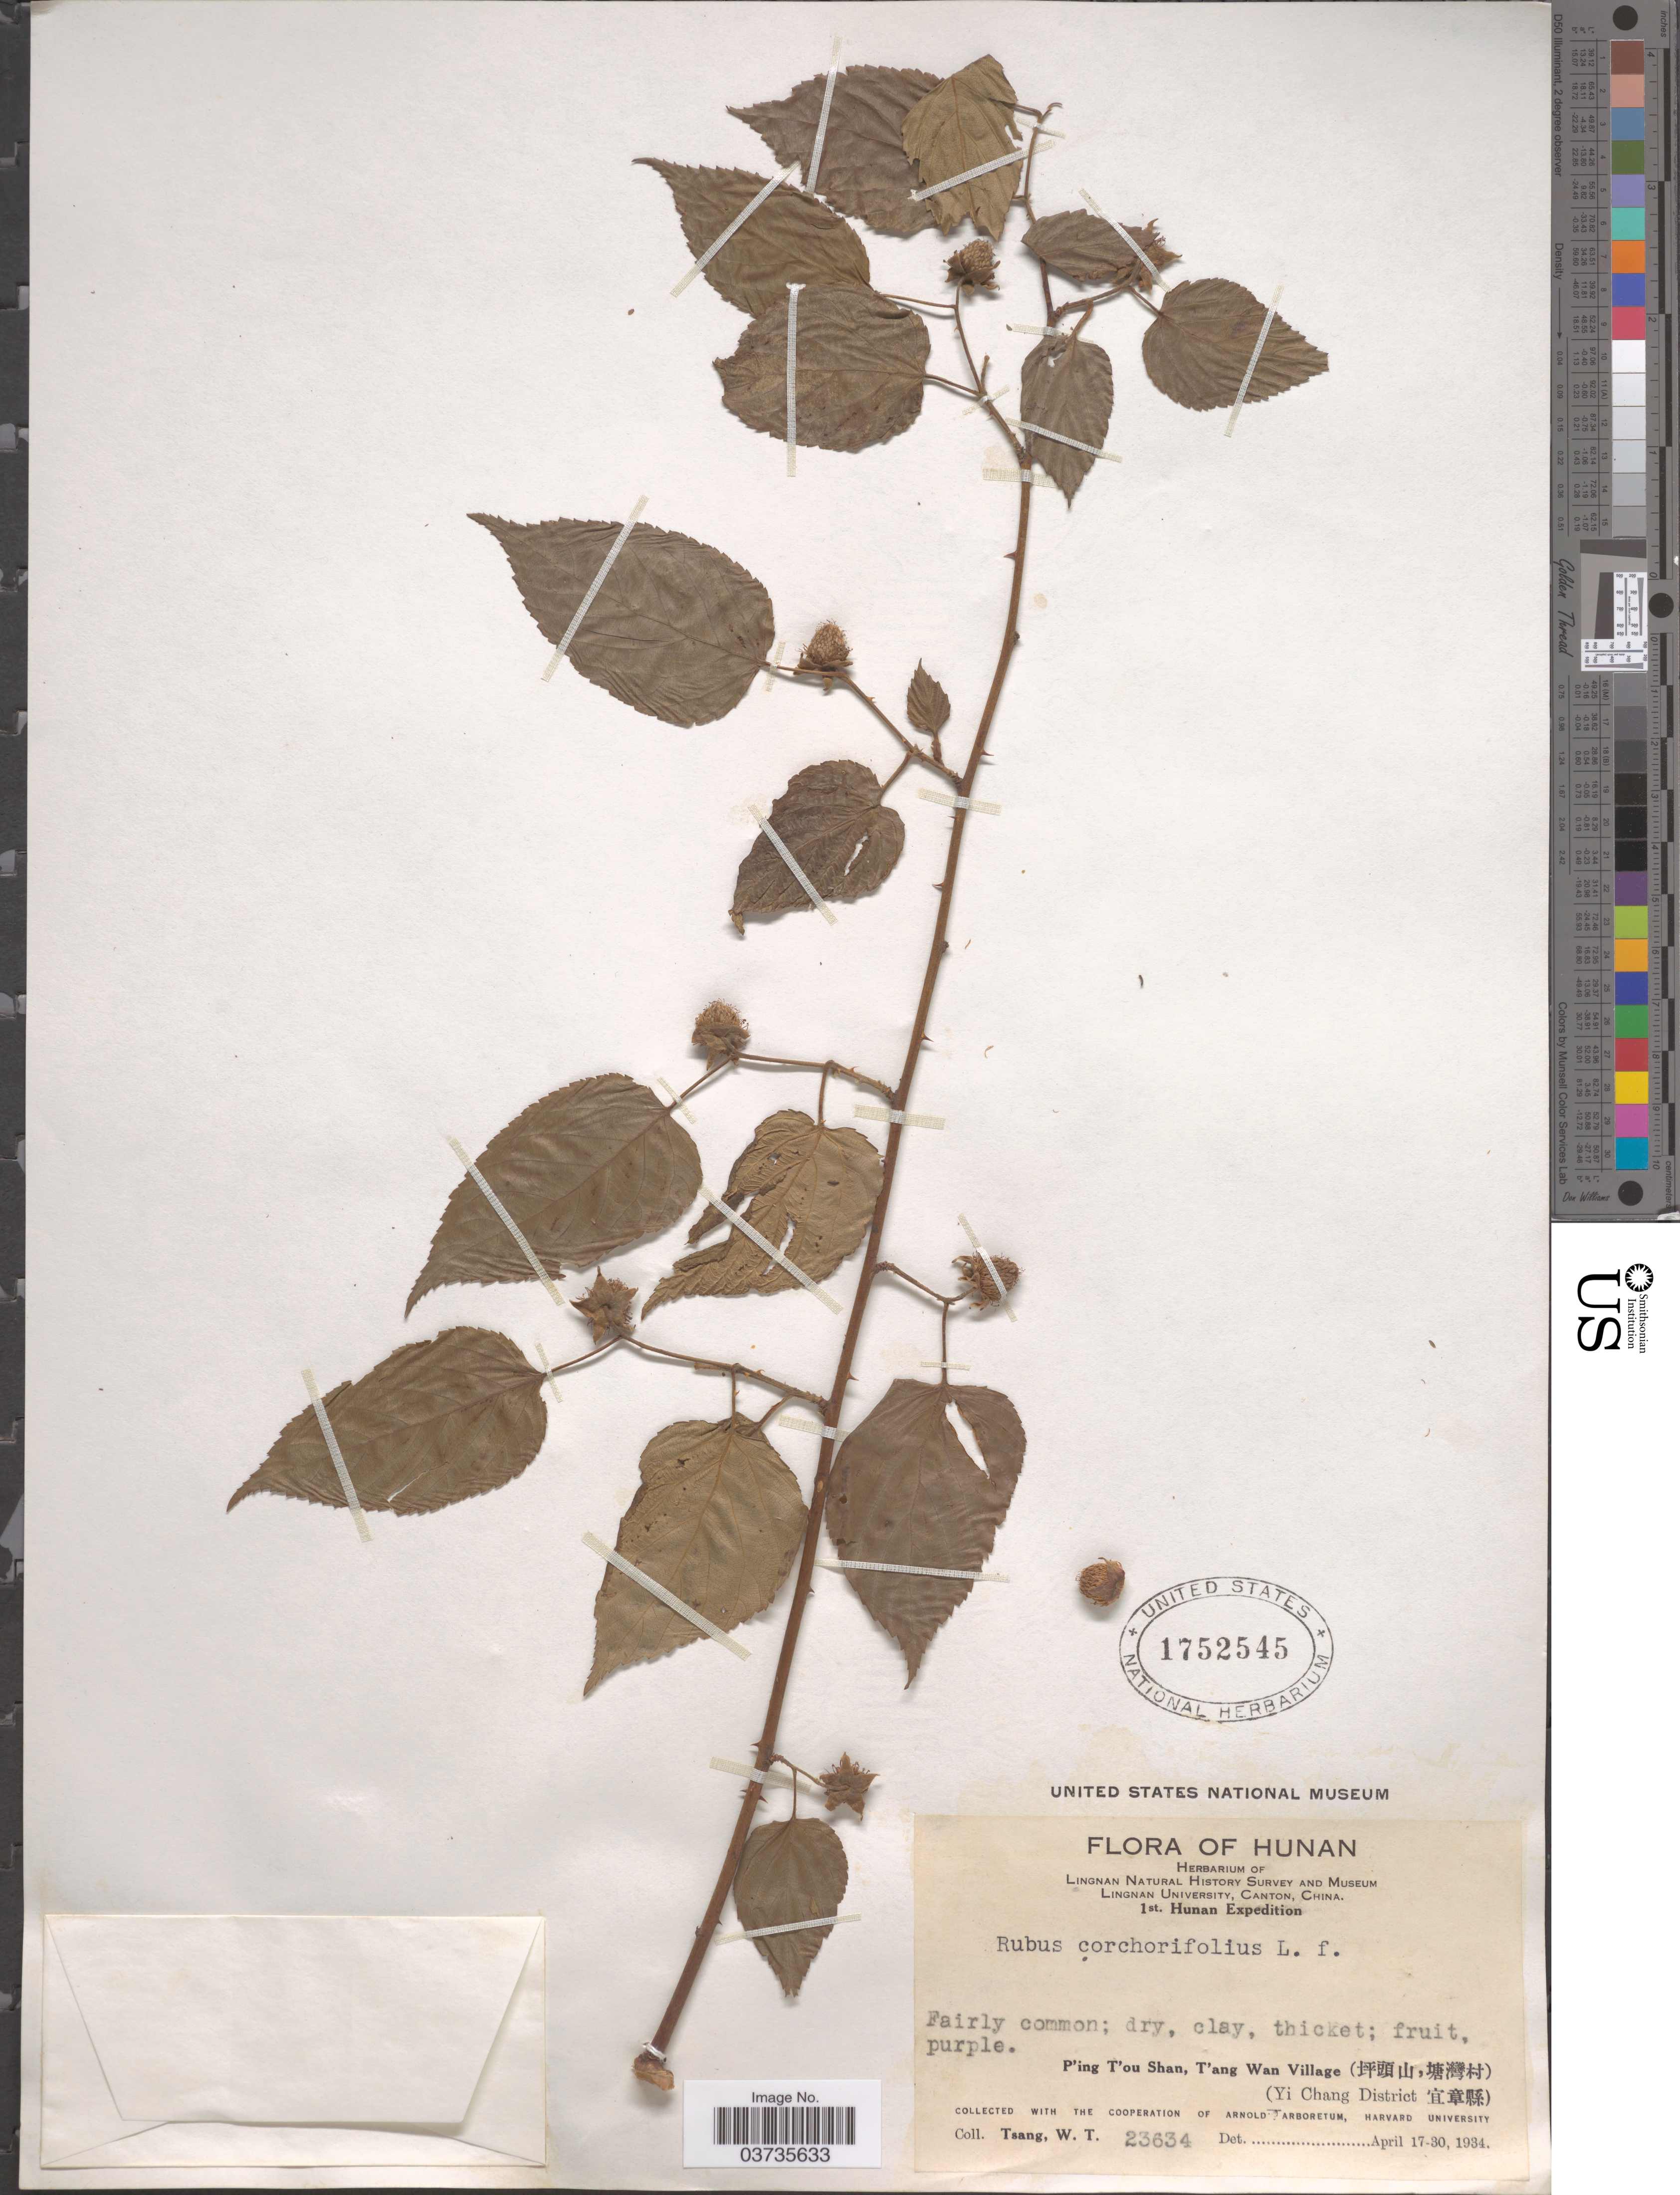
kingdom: Plantae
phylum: Tracheophyta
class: Magnoliopsida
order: Rosales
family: Rosaceae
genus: Rubus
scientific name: Rubus corchorifolius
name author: L. f.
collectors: W. T. Tsang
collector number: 23634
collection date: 1934-04-17/1934-04-30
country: China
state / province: Hunan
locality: P'ing T'ou Shan, T'ang Wan Village (X, X). (Yi Chang District X).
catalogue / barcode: US 1752545